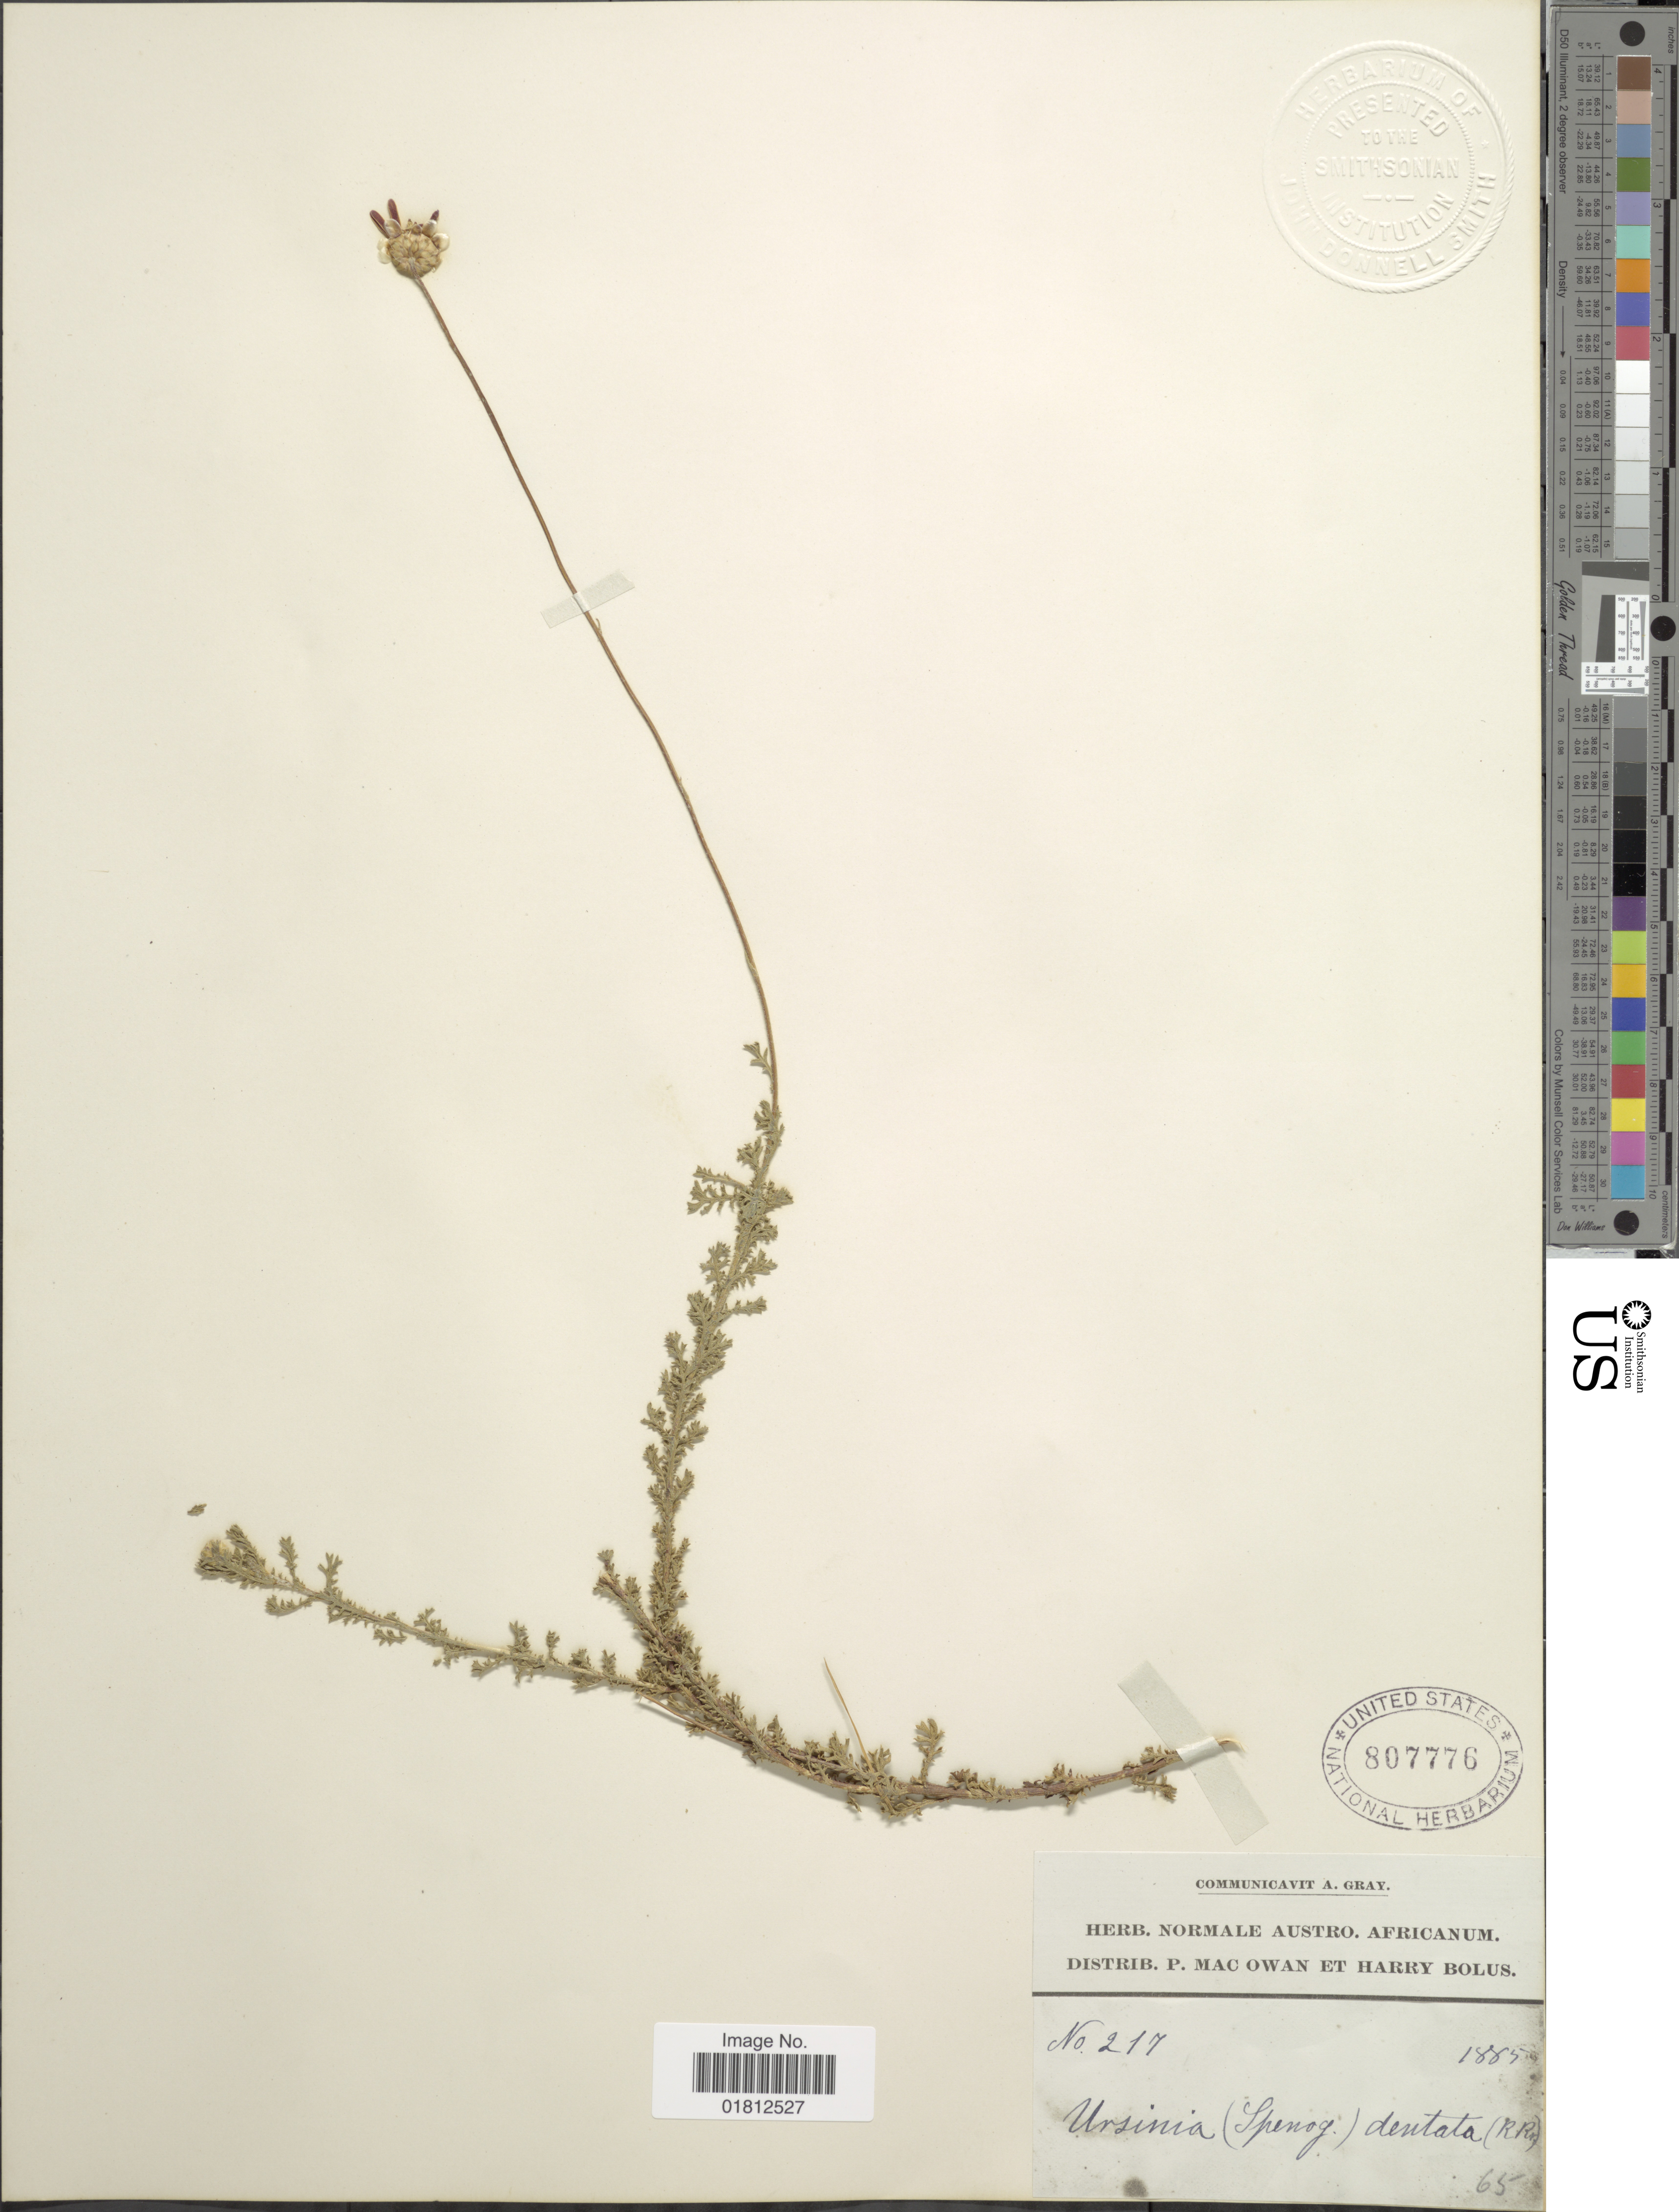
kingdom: Plantae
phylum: Tracheophyta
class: Magnoliopsida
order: Asterales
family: Asteraceae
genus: Ursinia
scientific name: Ursinia dentata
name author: (L.) Poir.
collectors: P. MacOwan & H. Bolus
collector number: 217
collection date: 1885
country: South Africa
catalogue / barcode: US 807776